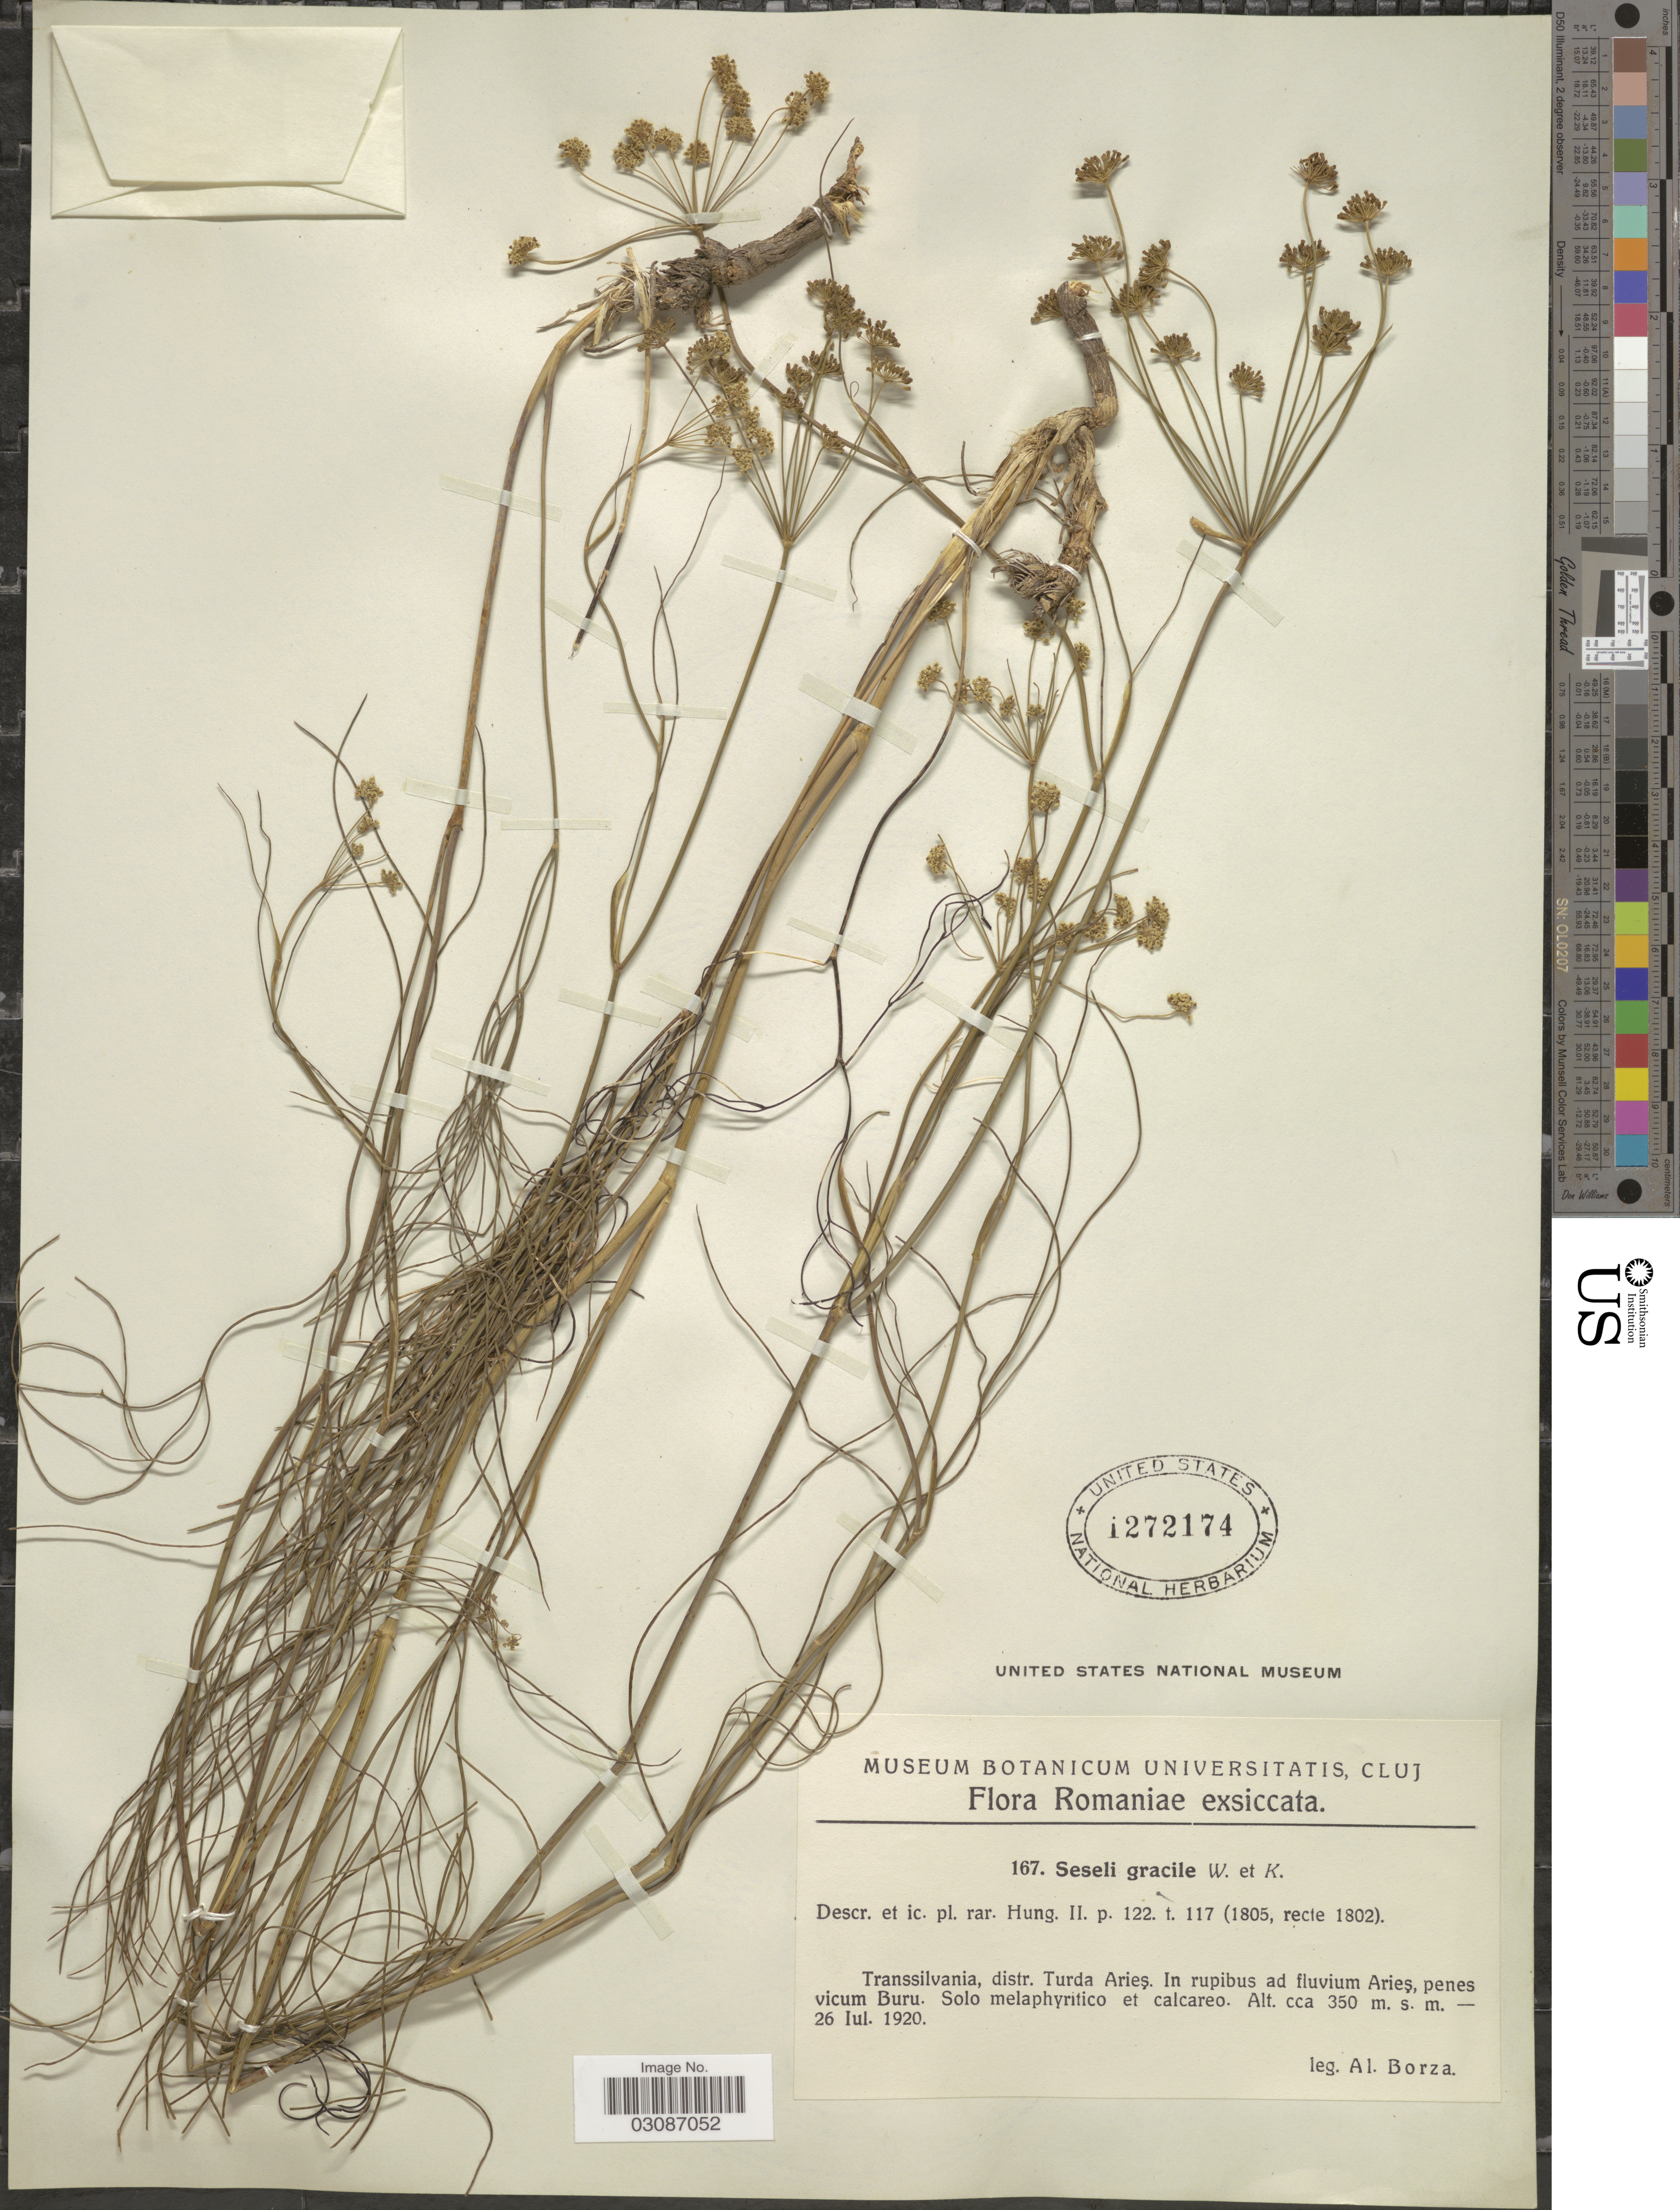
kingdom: Plantae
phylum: Tracheophyta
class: Magnoliopsida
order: Apiales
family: Apiaceae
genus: Seseli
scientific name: Seseli gracile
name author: Waldst. & Kit.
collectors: A. Borza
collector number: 167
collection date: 1920-07-26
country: Romania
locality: Transsilvania, distr. Turda Arieş. In rupibus ad fluvium Arieş, penes vicum Buru.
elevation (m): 350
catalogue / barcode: US 1272174